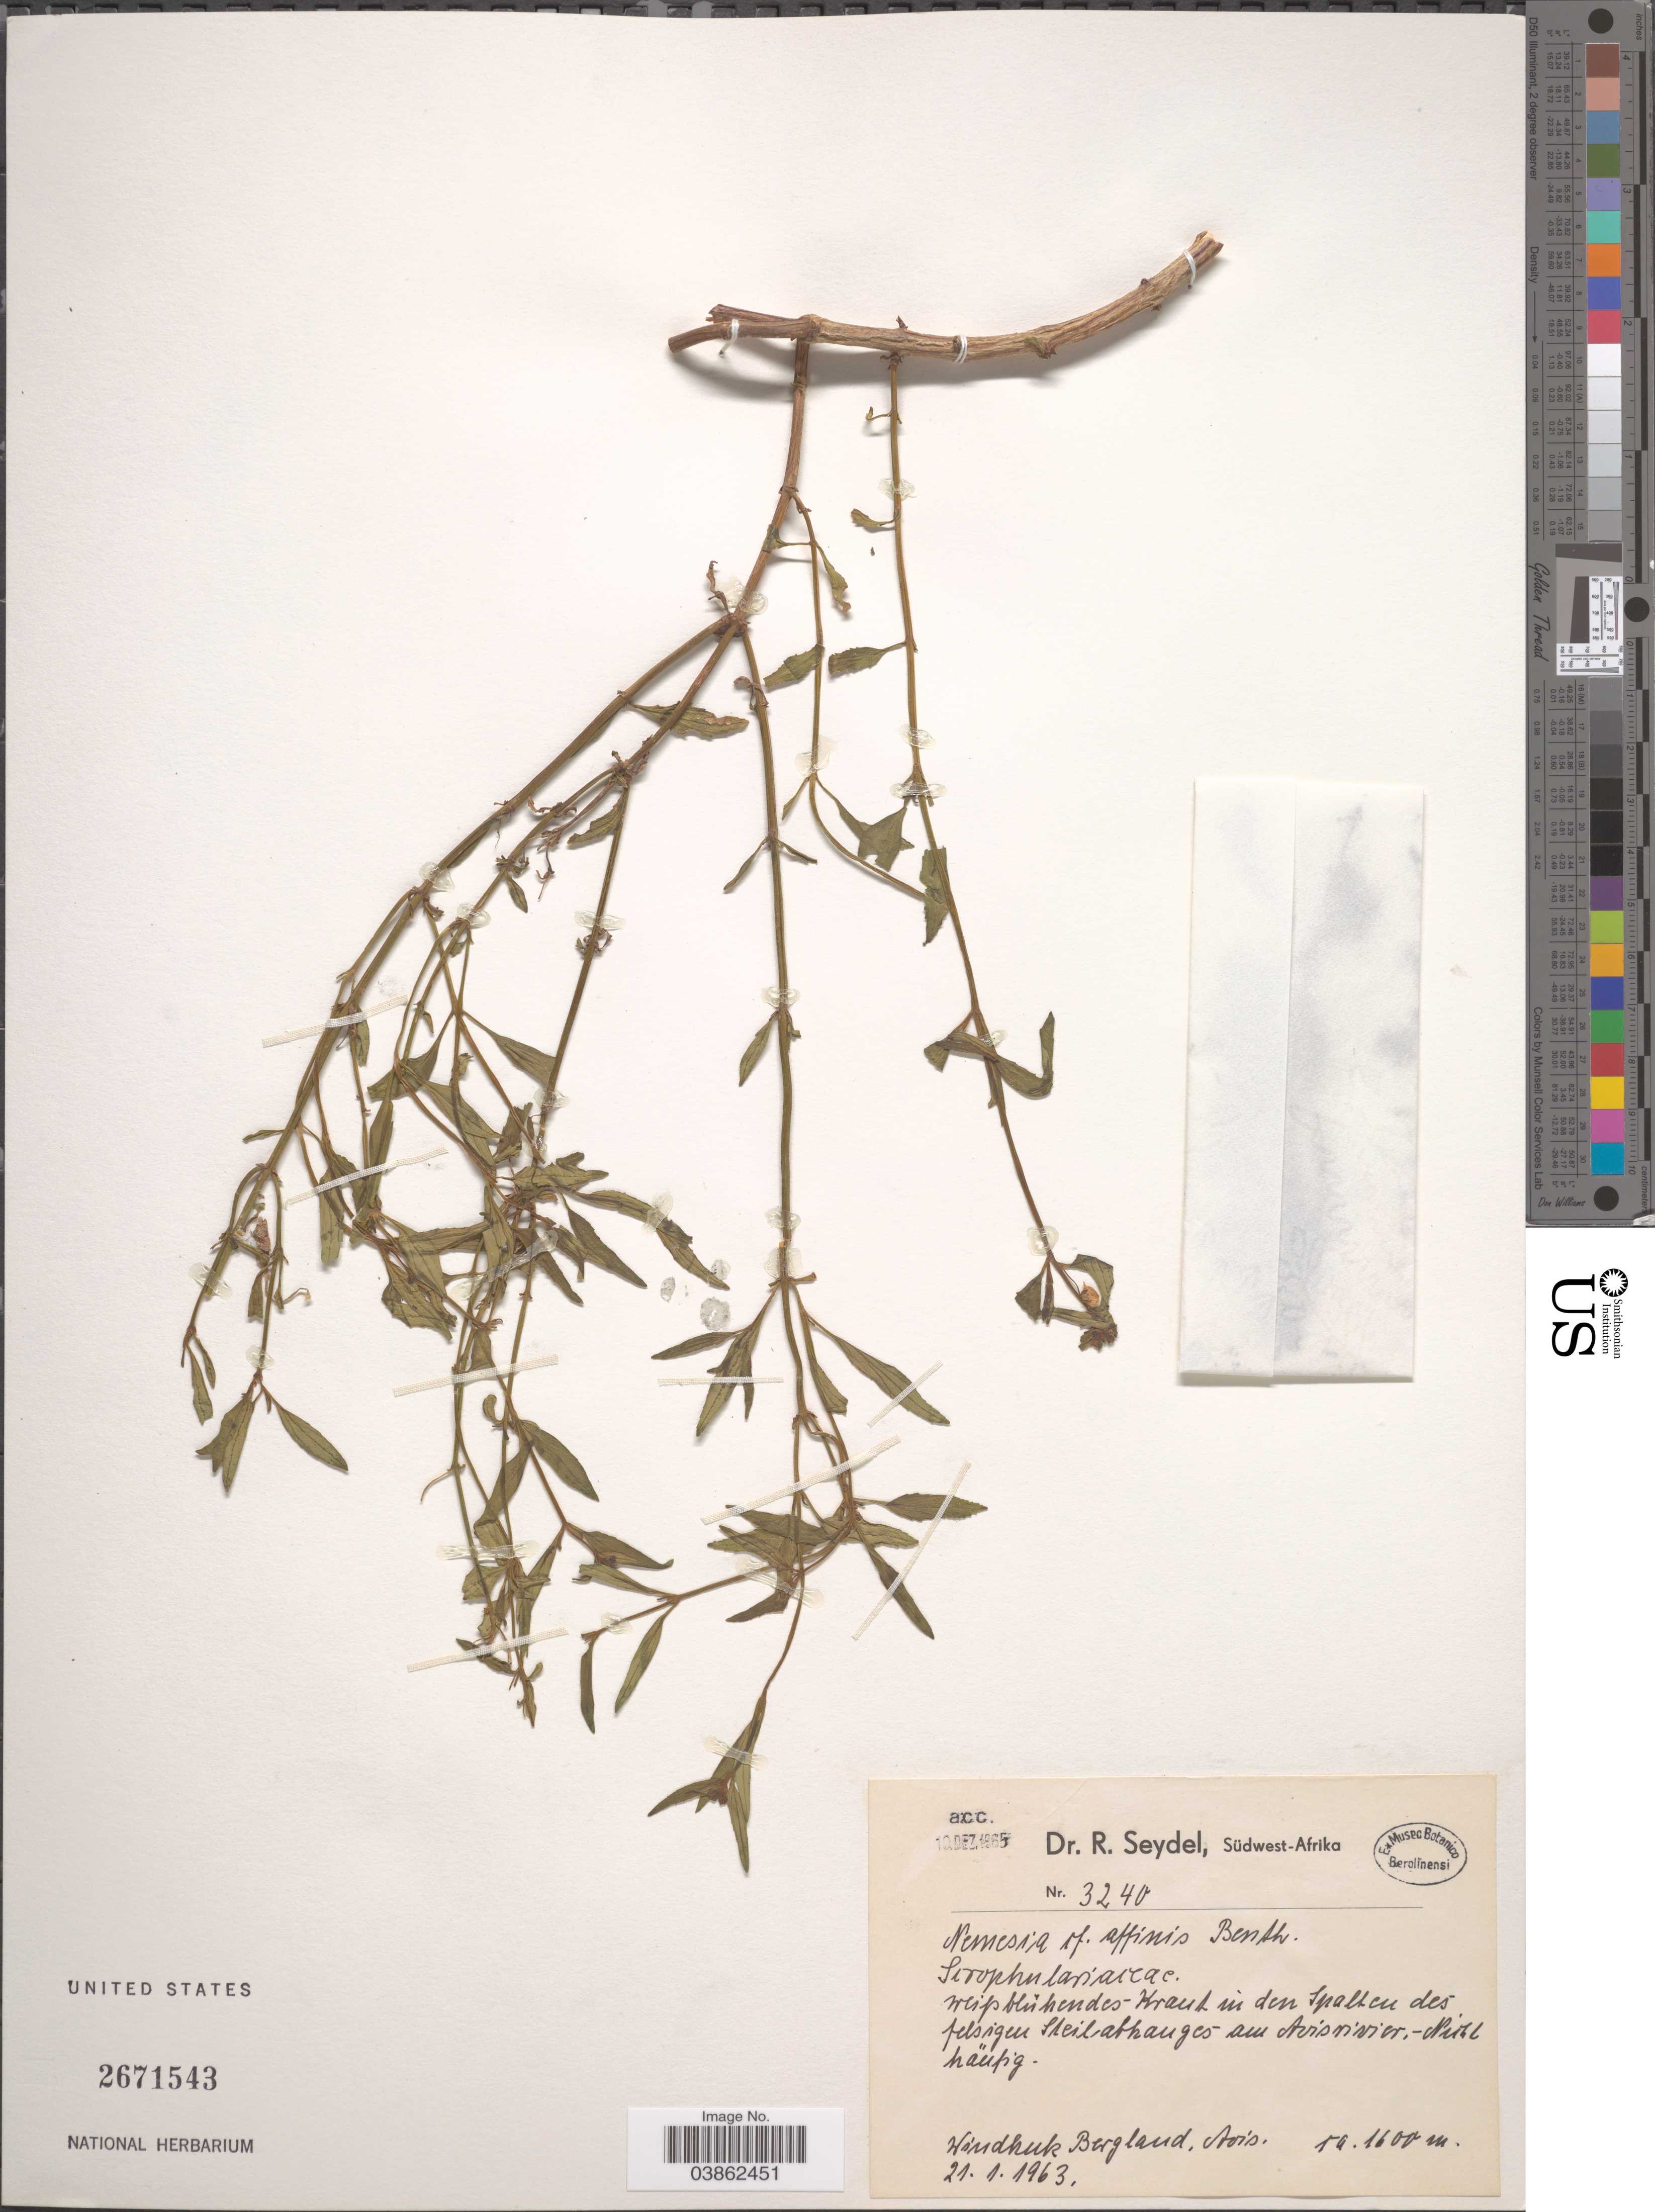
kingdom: Plantae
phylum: Tracheophyta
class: Magnoliopsida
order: Lamiales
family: Scrophulariaceae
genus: Nemesia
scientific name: Nemesia affinis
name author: Benth.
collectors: R. Seydel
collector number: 3240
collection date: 1963-01-21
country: Namibia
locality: Windhuk Bergland, Avis.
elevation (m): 1600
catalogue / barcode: US 2671543